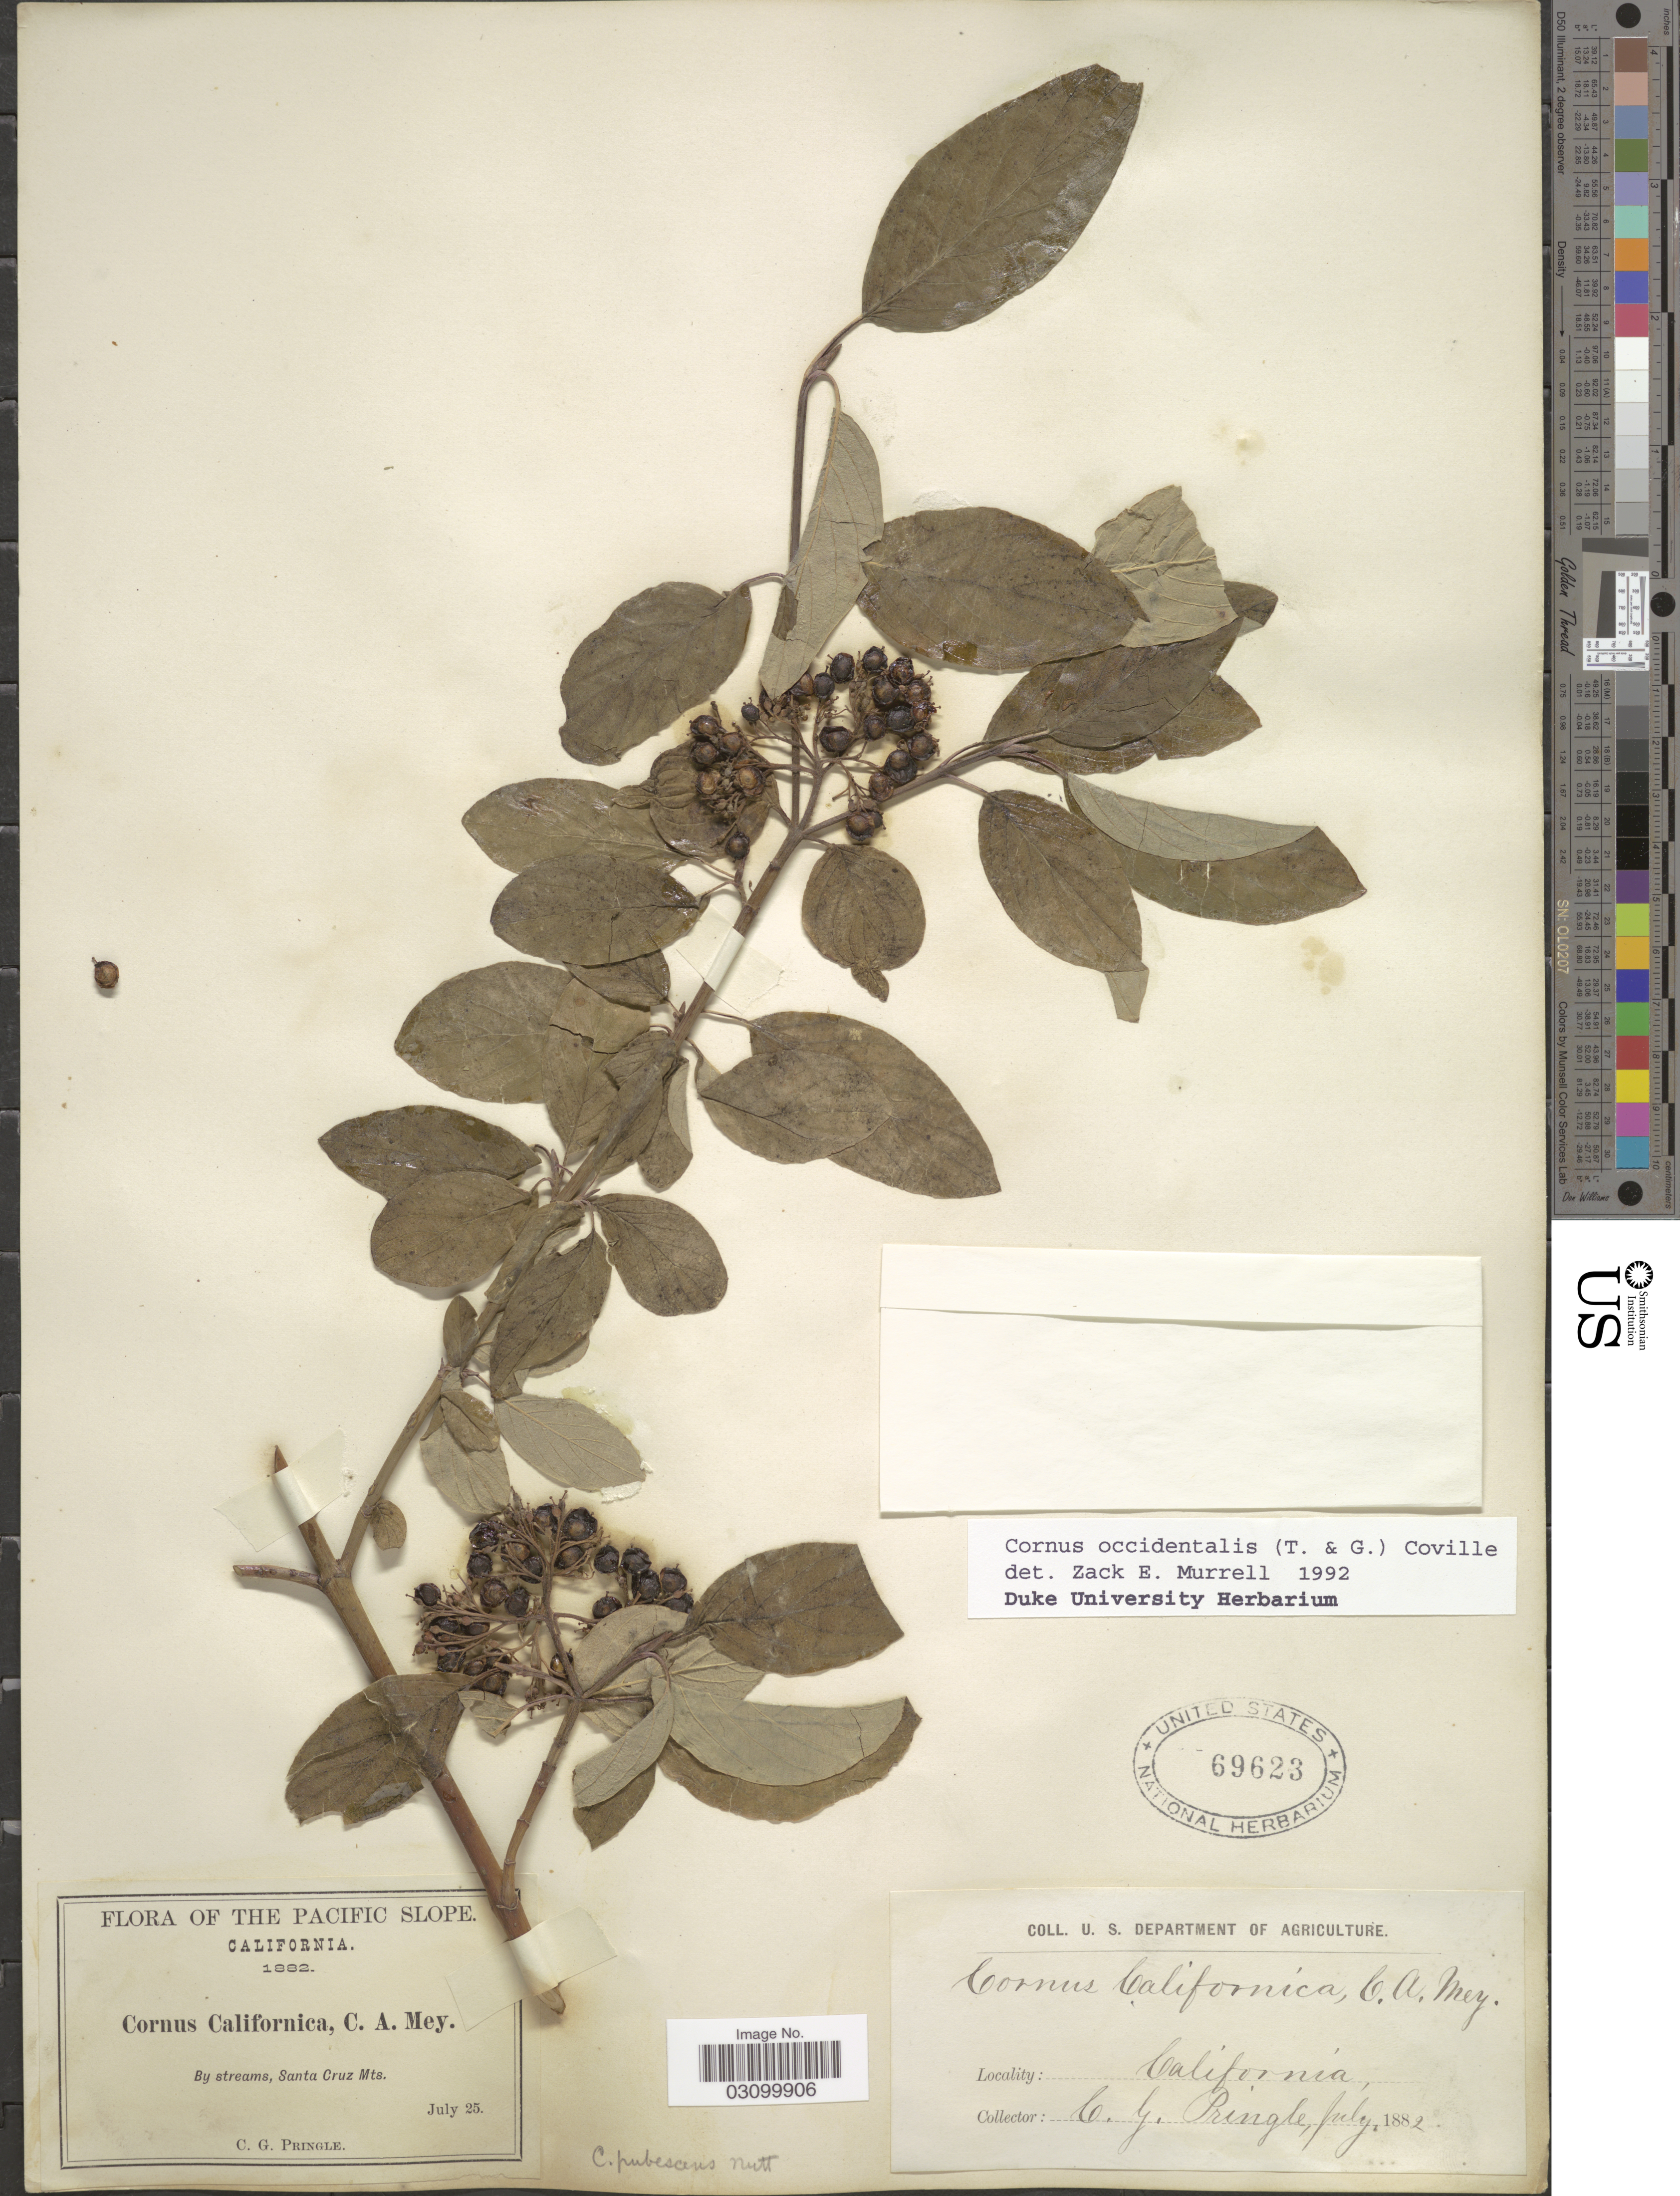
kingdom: Plantae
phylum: Tracheophyta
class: Magnoliopsida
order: Cornales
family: Cornaceae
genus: Cornus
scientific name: Cornus occidentalis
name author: (Torr. & A. Gray) Coville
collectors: C. G. Pringle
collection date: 1882-07-25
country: United States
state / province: California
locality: Pacific Slope. By streams, Santa Cruz Mts.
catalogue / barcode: US 69623